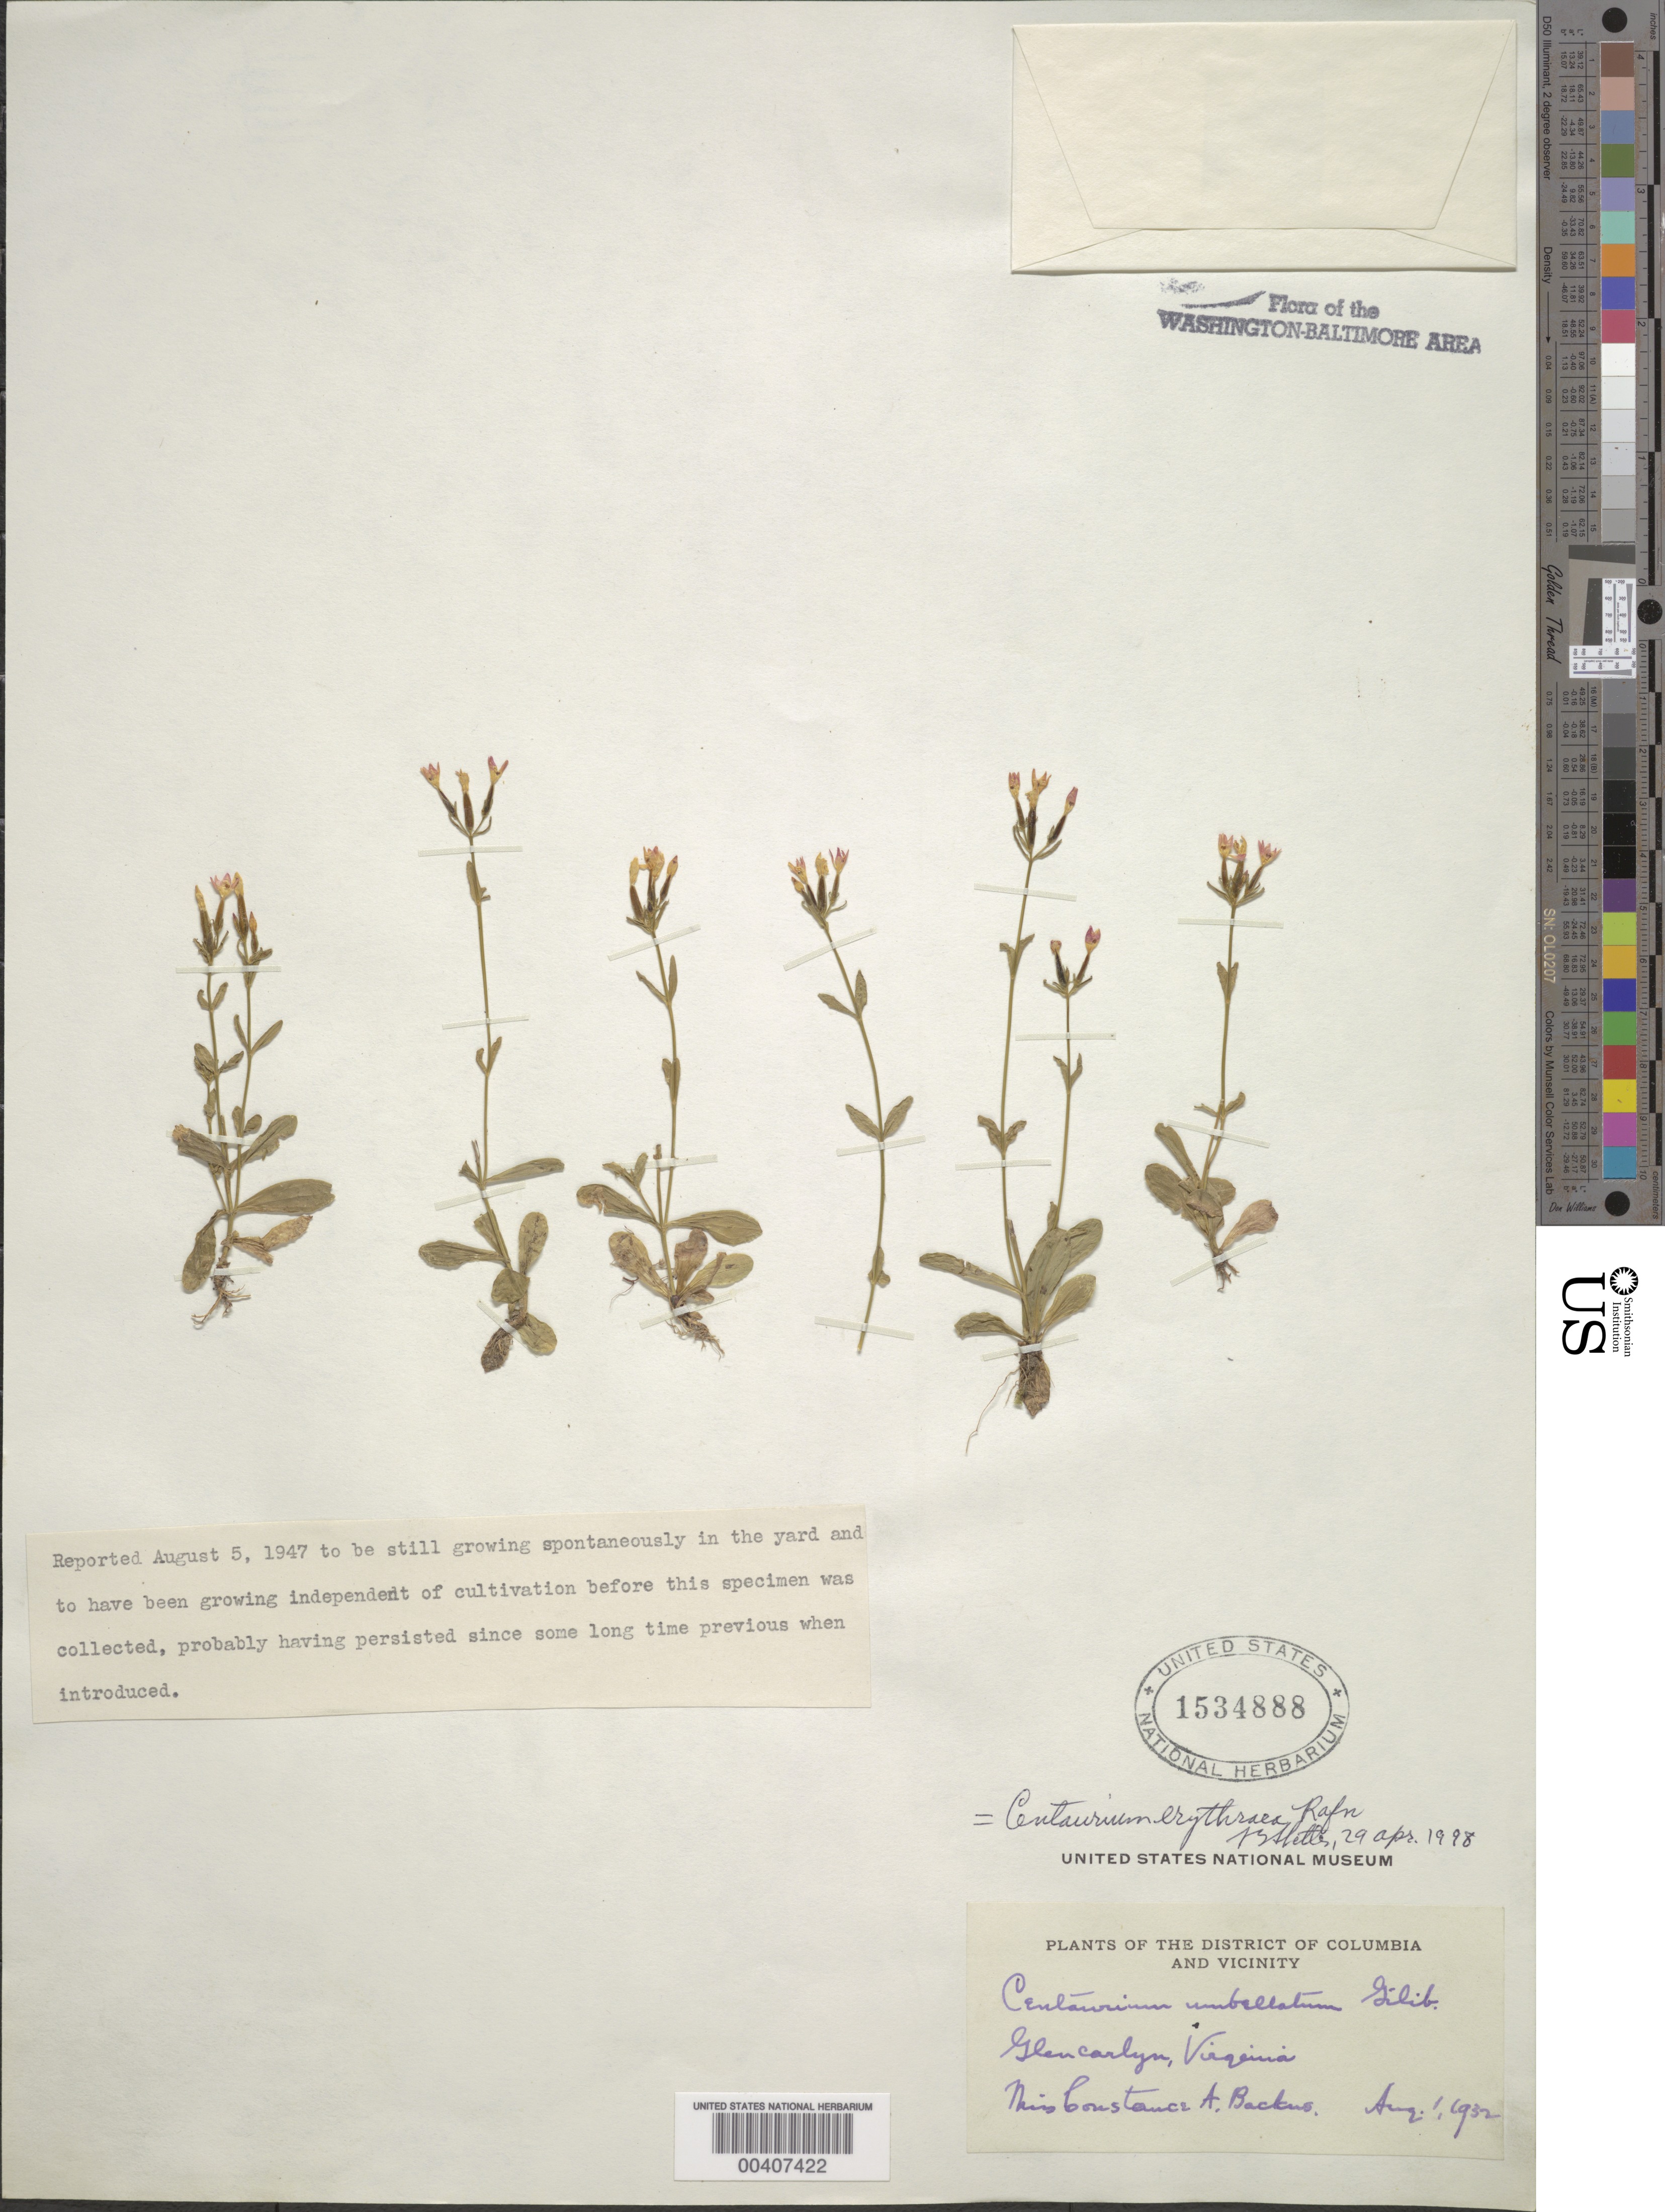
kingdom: Plantae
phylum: Tracheophyta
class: Magnoliopsida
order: Gentianales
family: Gentianaceae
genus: Centaurium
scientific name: Centaurium erythraea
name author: Rafn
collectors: C. Backus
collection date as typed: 01 Aug 1932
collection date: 1932-08-01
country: United States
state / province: Virginia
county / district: Arlington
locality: Glen Carlyn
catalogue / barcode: US 1534888